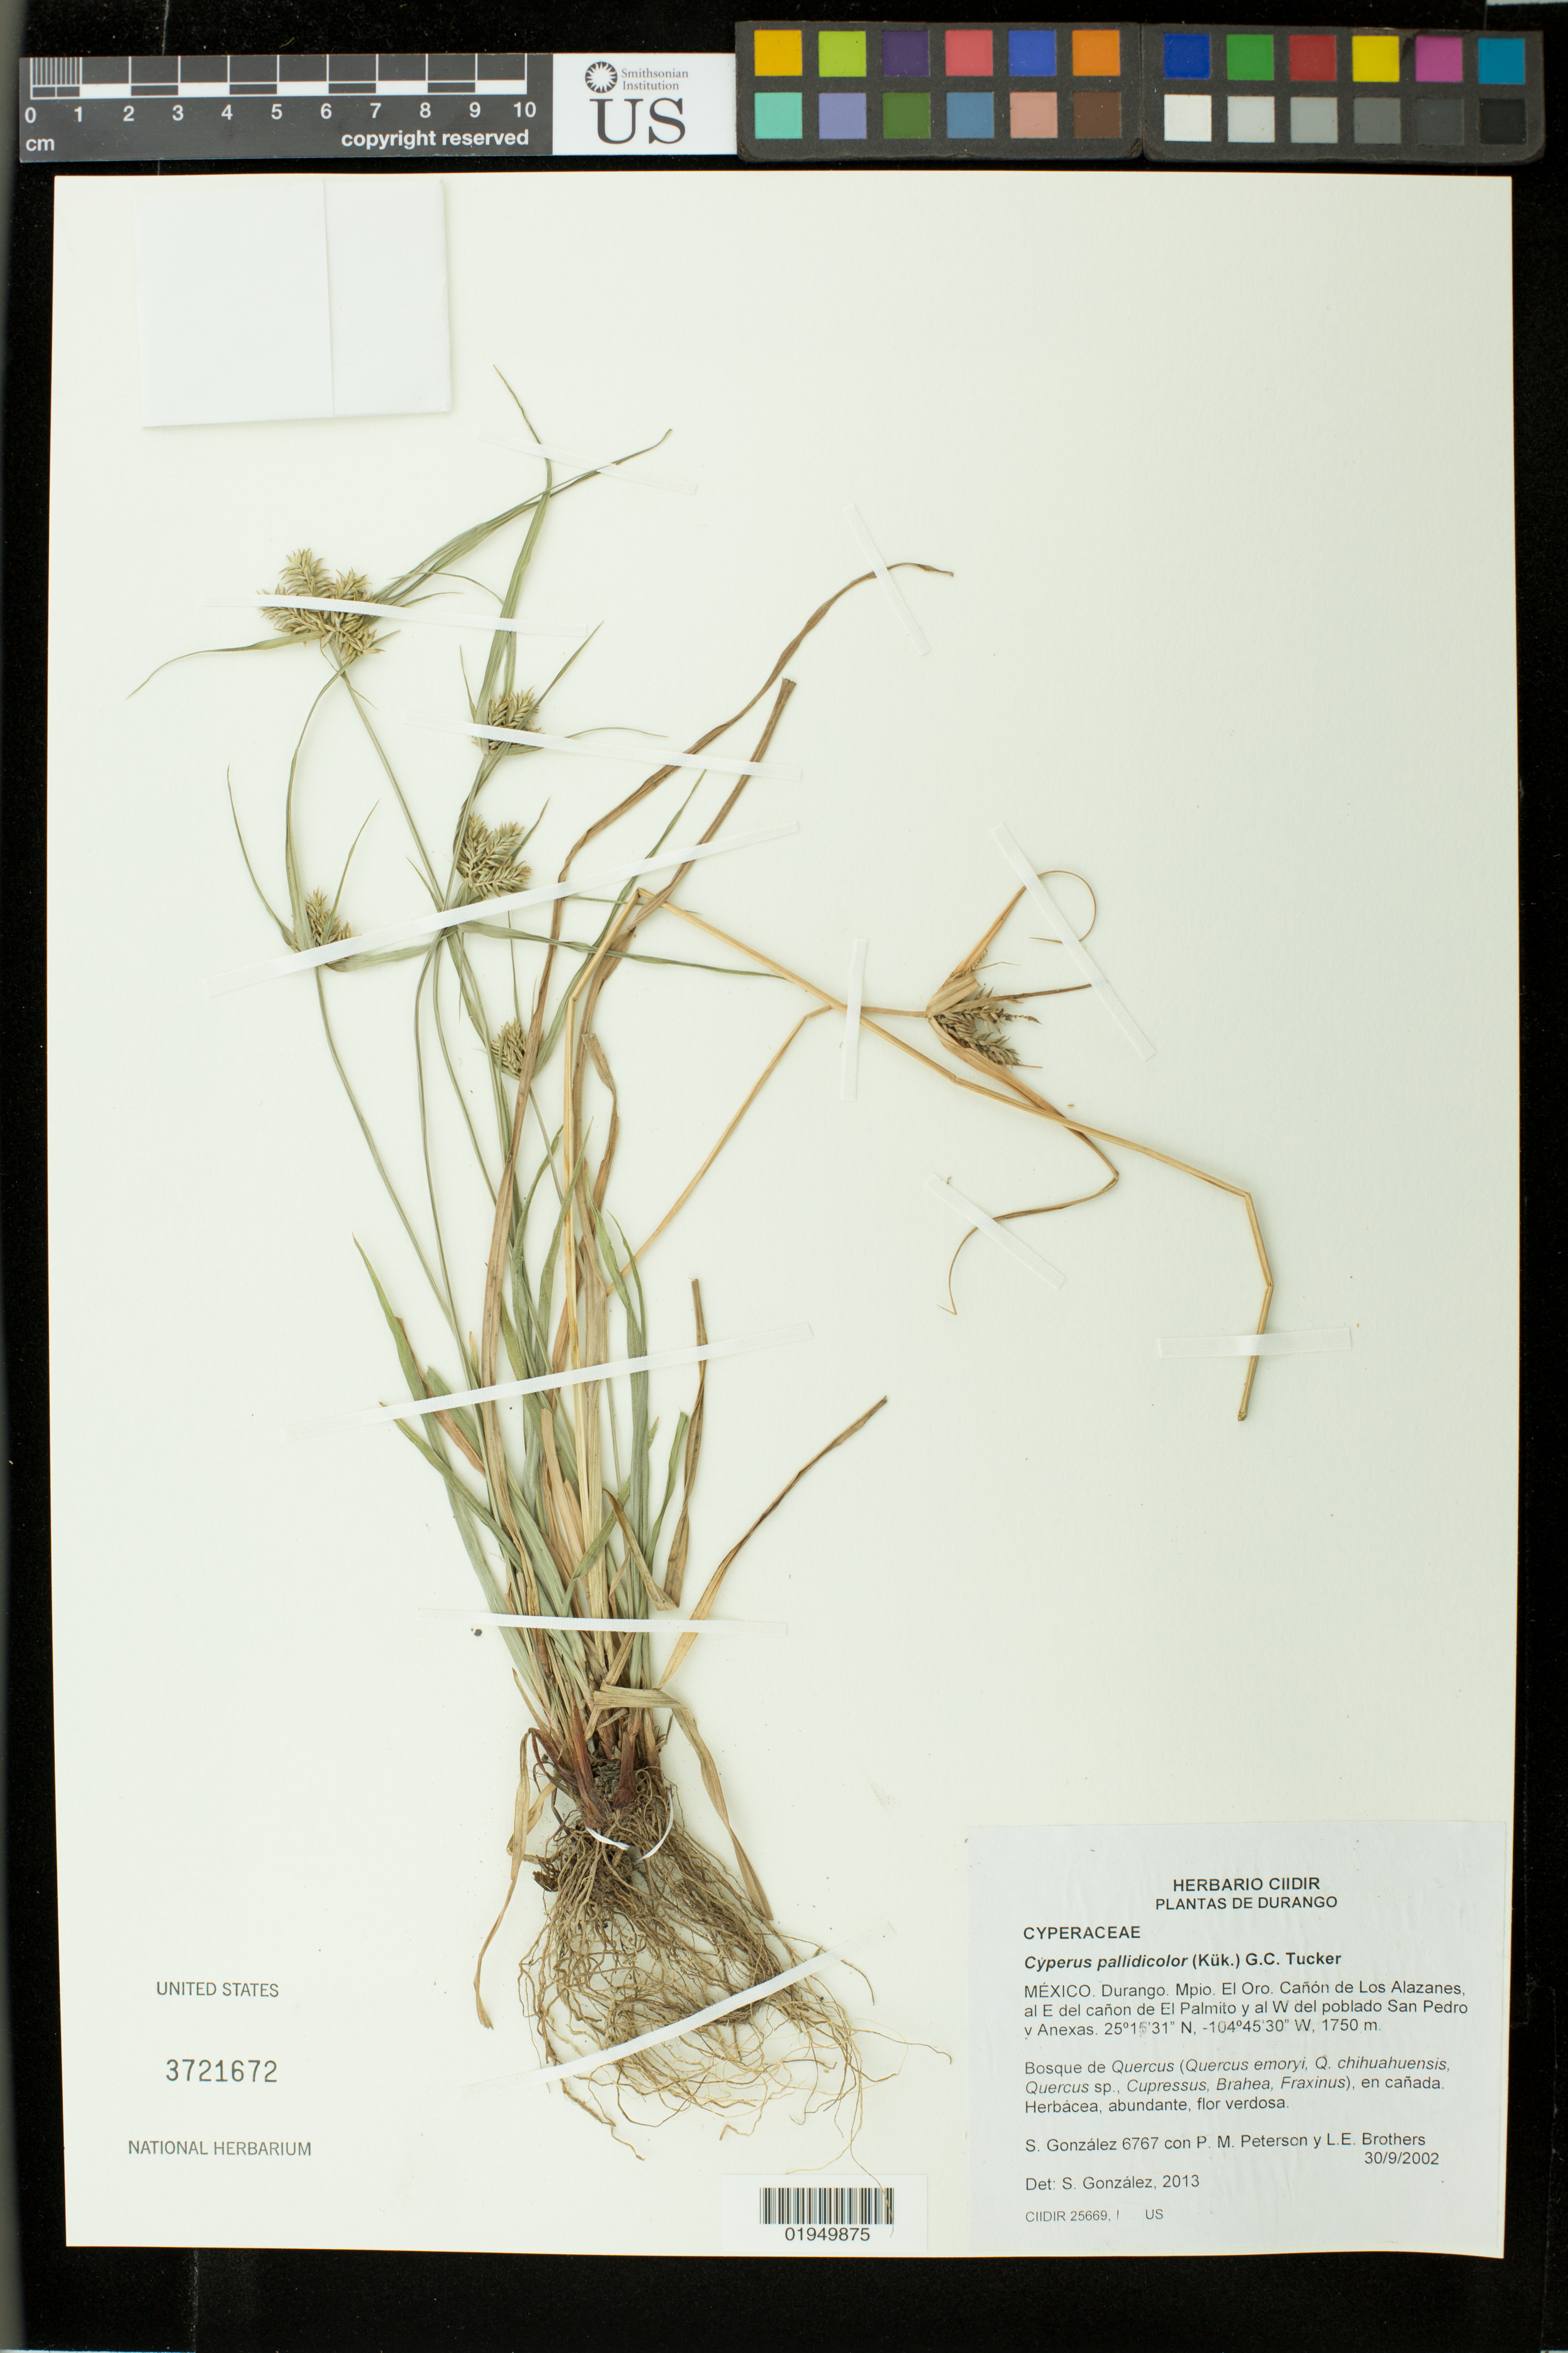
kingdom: Plantae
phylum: Tracheophyta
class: Liliopsida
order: Poales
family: Cyperaceae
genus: Cyperus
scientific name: Cyperus pallidicolor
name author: (Kük.) G.C. Tucker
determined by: González, S.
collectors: S. González, P. M. Peterson & L. E. Brothers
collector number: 6767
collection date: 2002-09-30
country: Mexico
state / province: Durango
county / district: El Oro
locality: Canon de Los Alazanes, al E del canon de El Palmito y al W del poblado San Pedro y Anexas.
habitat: Bosque de Quercus, en cañada.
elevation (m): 1750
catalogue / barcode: US 3721672